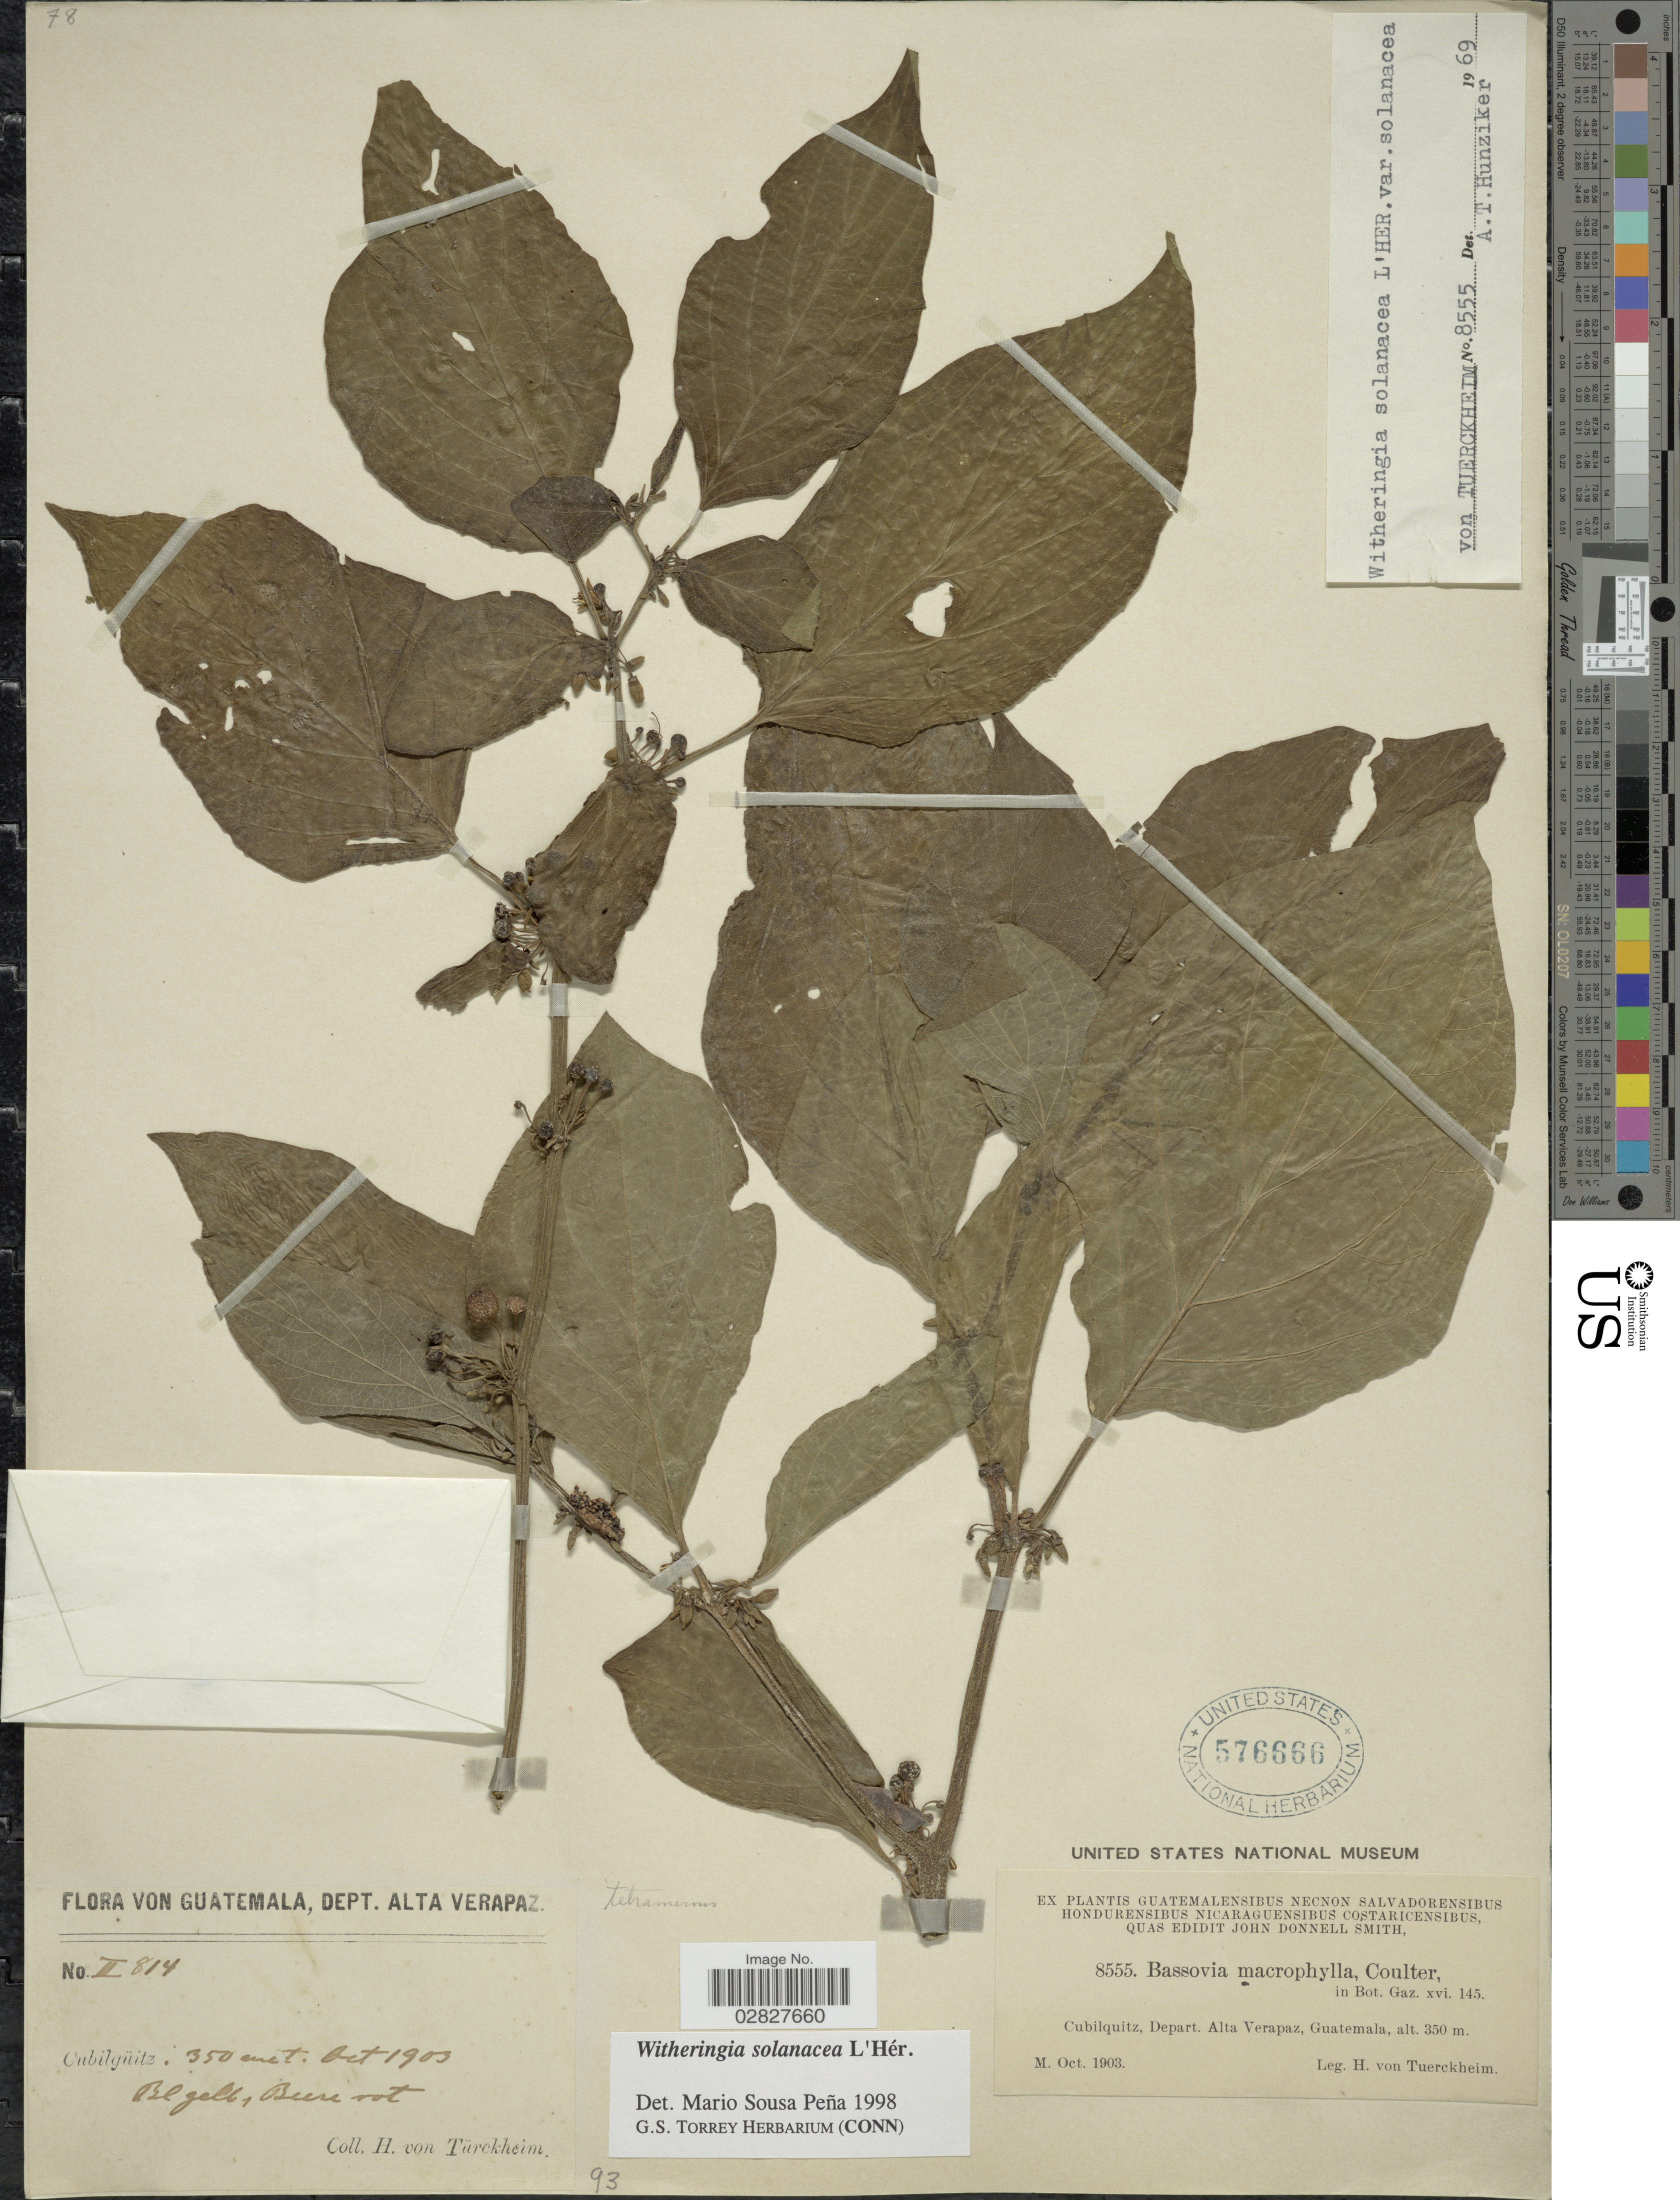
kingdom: Plantae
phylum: Tracheophyta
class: Magnoliopsida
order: Solanales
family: Solanaceae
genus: Witheringia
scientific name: Witheringia solanacea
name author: L'Hér.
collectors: H. von Türckheim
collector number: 8555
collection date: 1903-10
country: Guatemala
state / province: Alta Verapaz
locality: Cubilquitz, Depart. Alta Verapaz.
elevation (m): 350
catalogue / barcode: US 576666